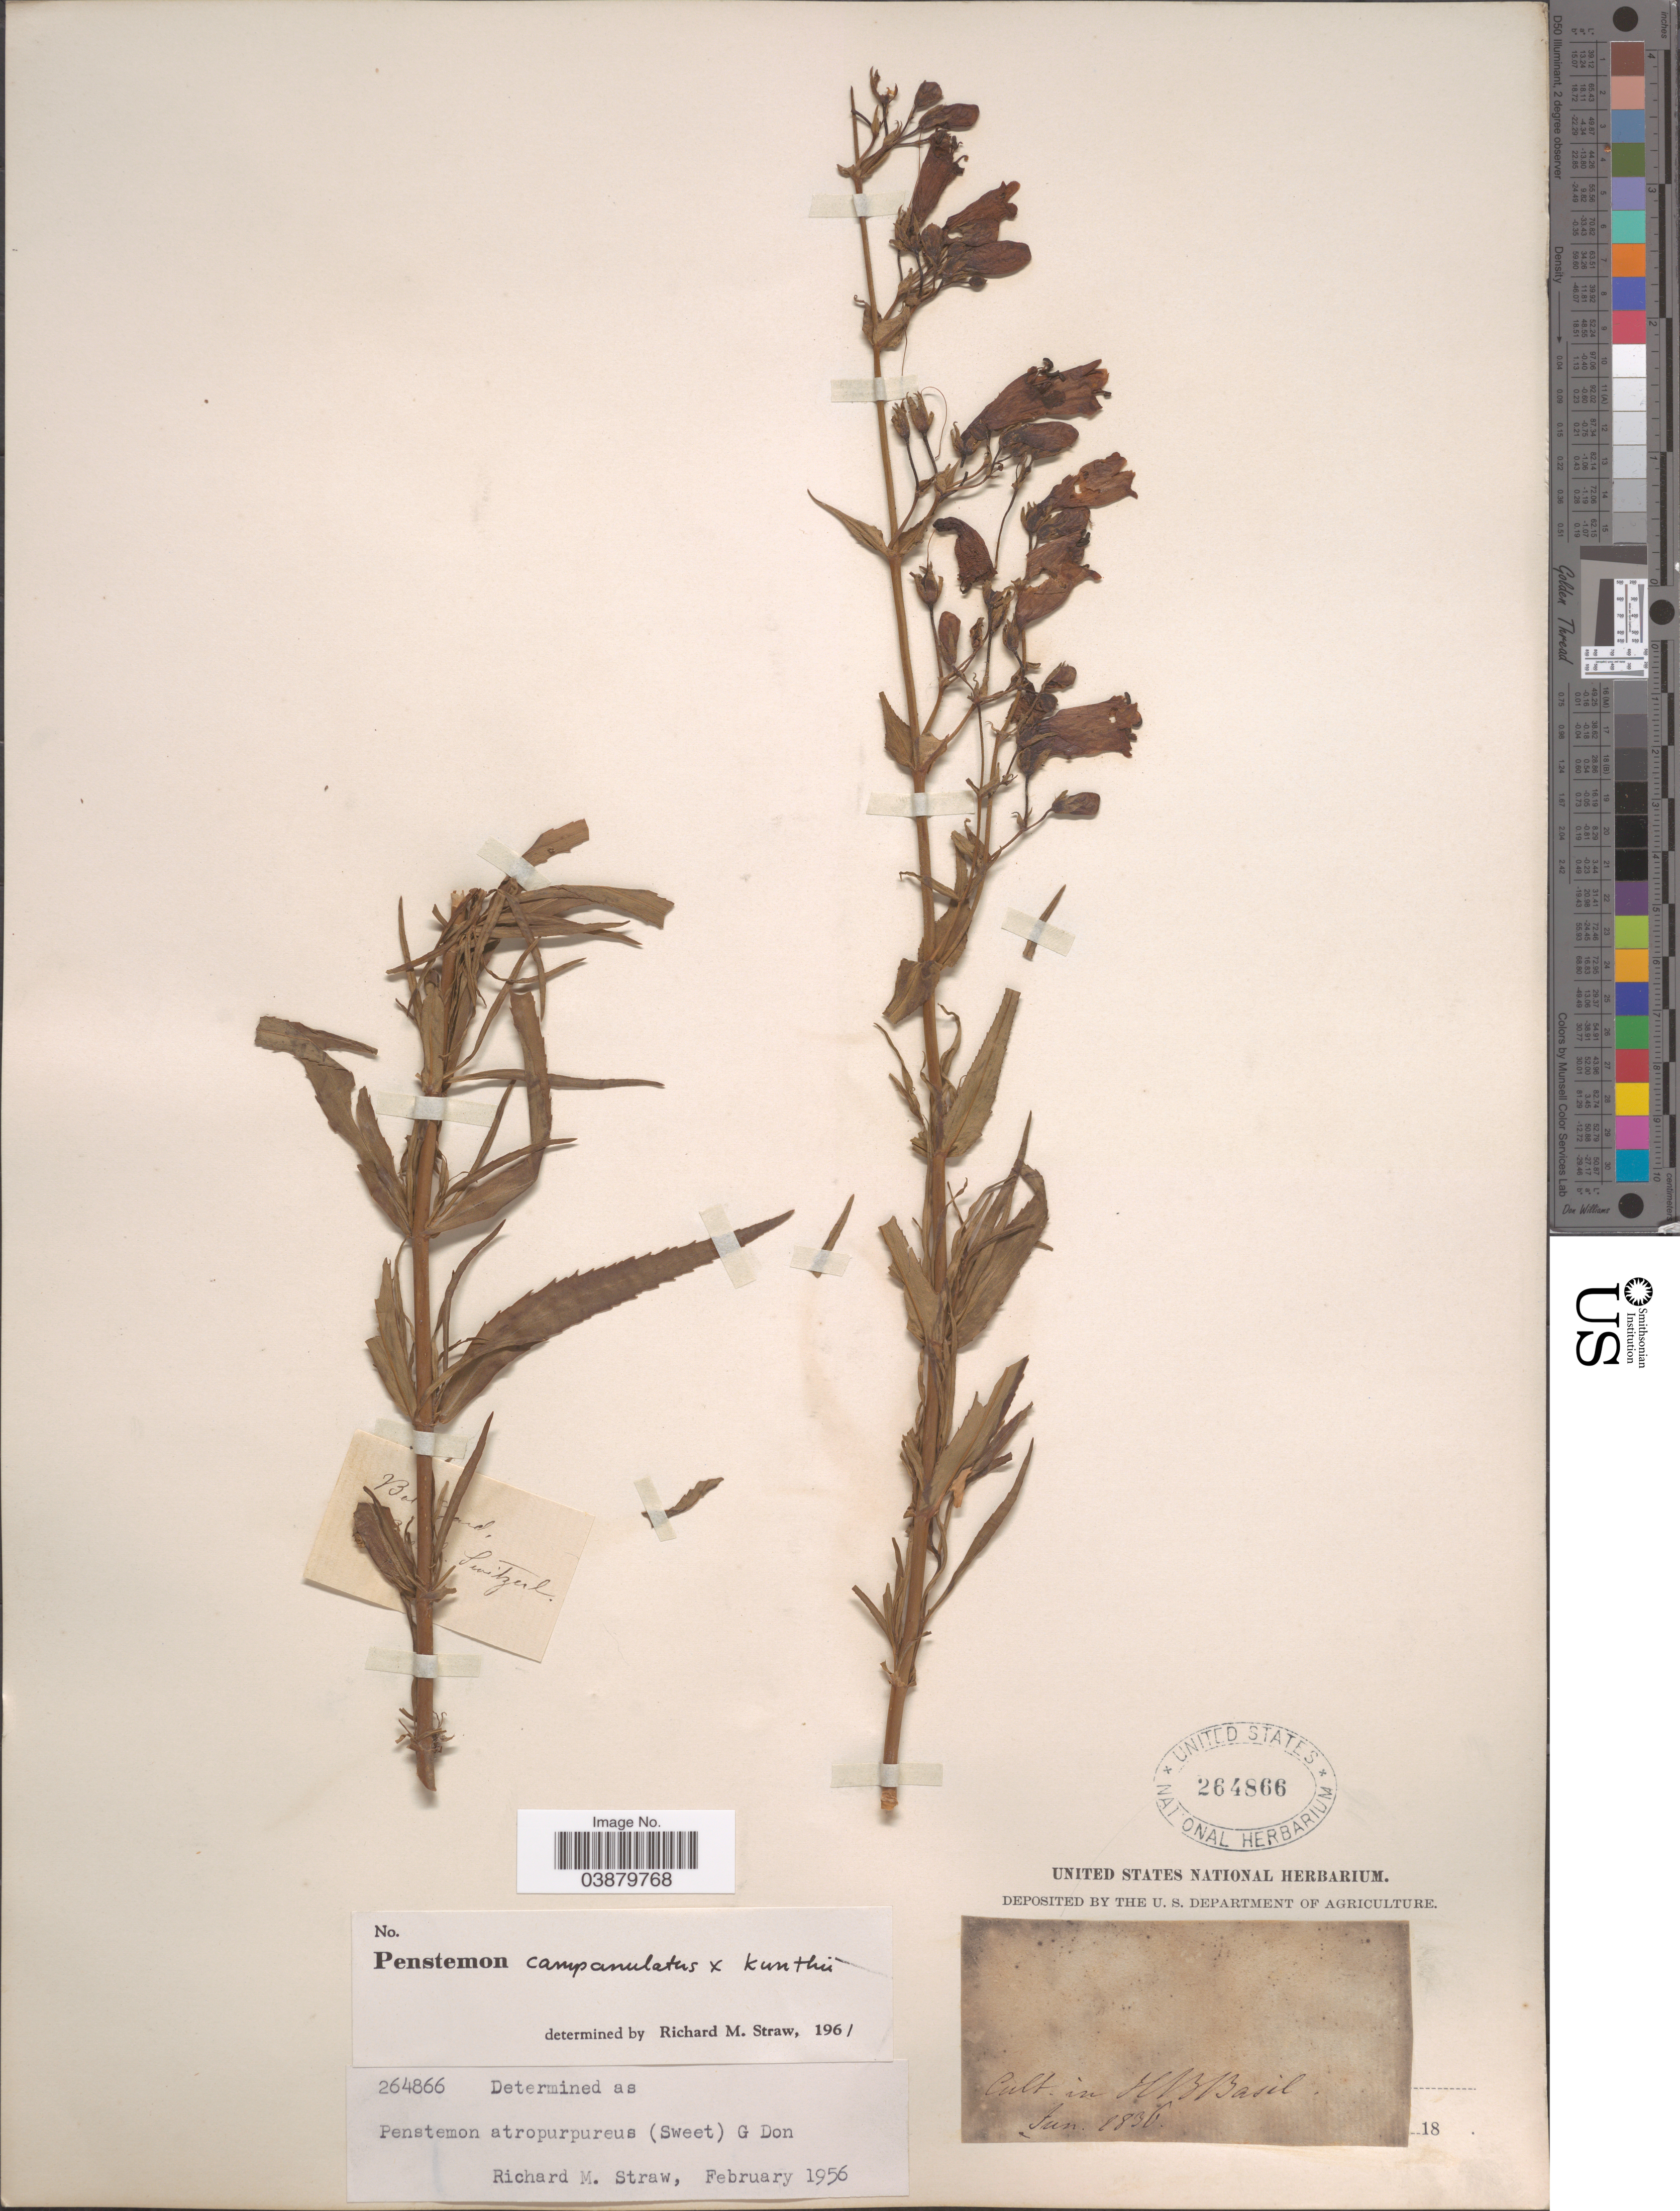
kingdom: Plantae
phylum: Tracheophyta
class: Magnoliopsida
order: Lamiales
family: Plantaginaceae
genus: Penstemon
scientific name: Penstemon kunthii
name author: G. Don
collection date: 1836-06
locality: Cult. in HB Basil.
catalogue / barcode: US 264866